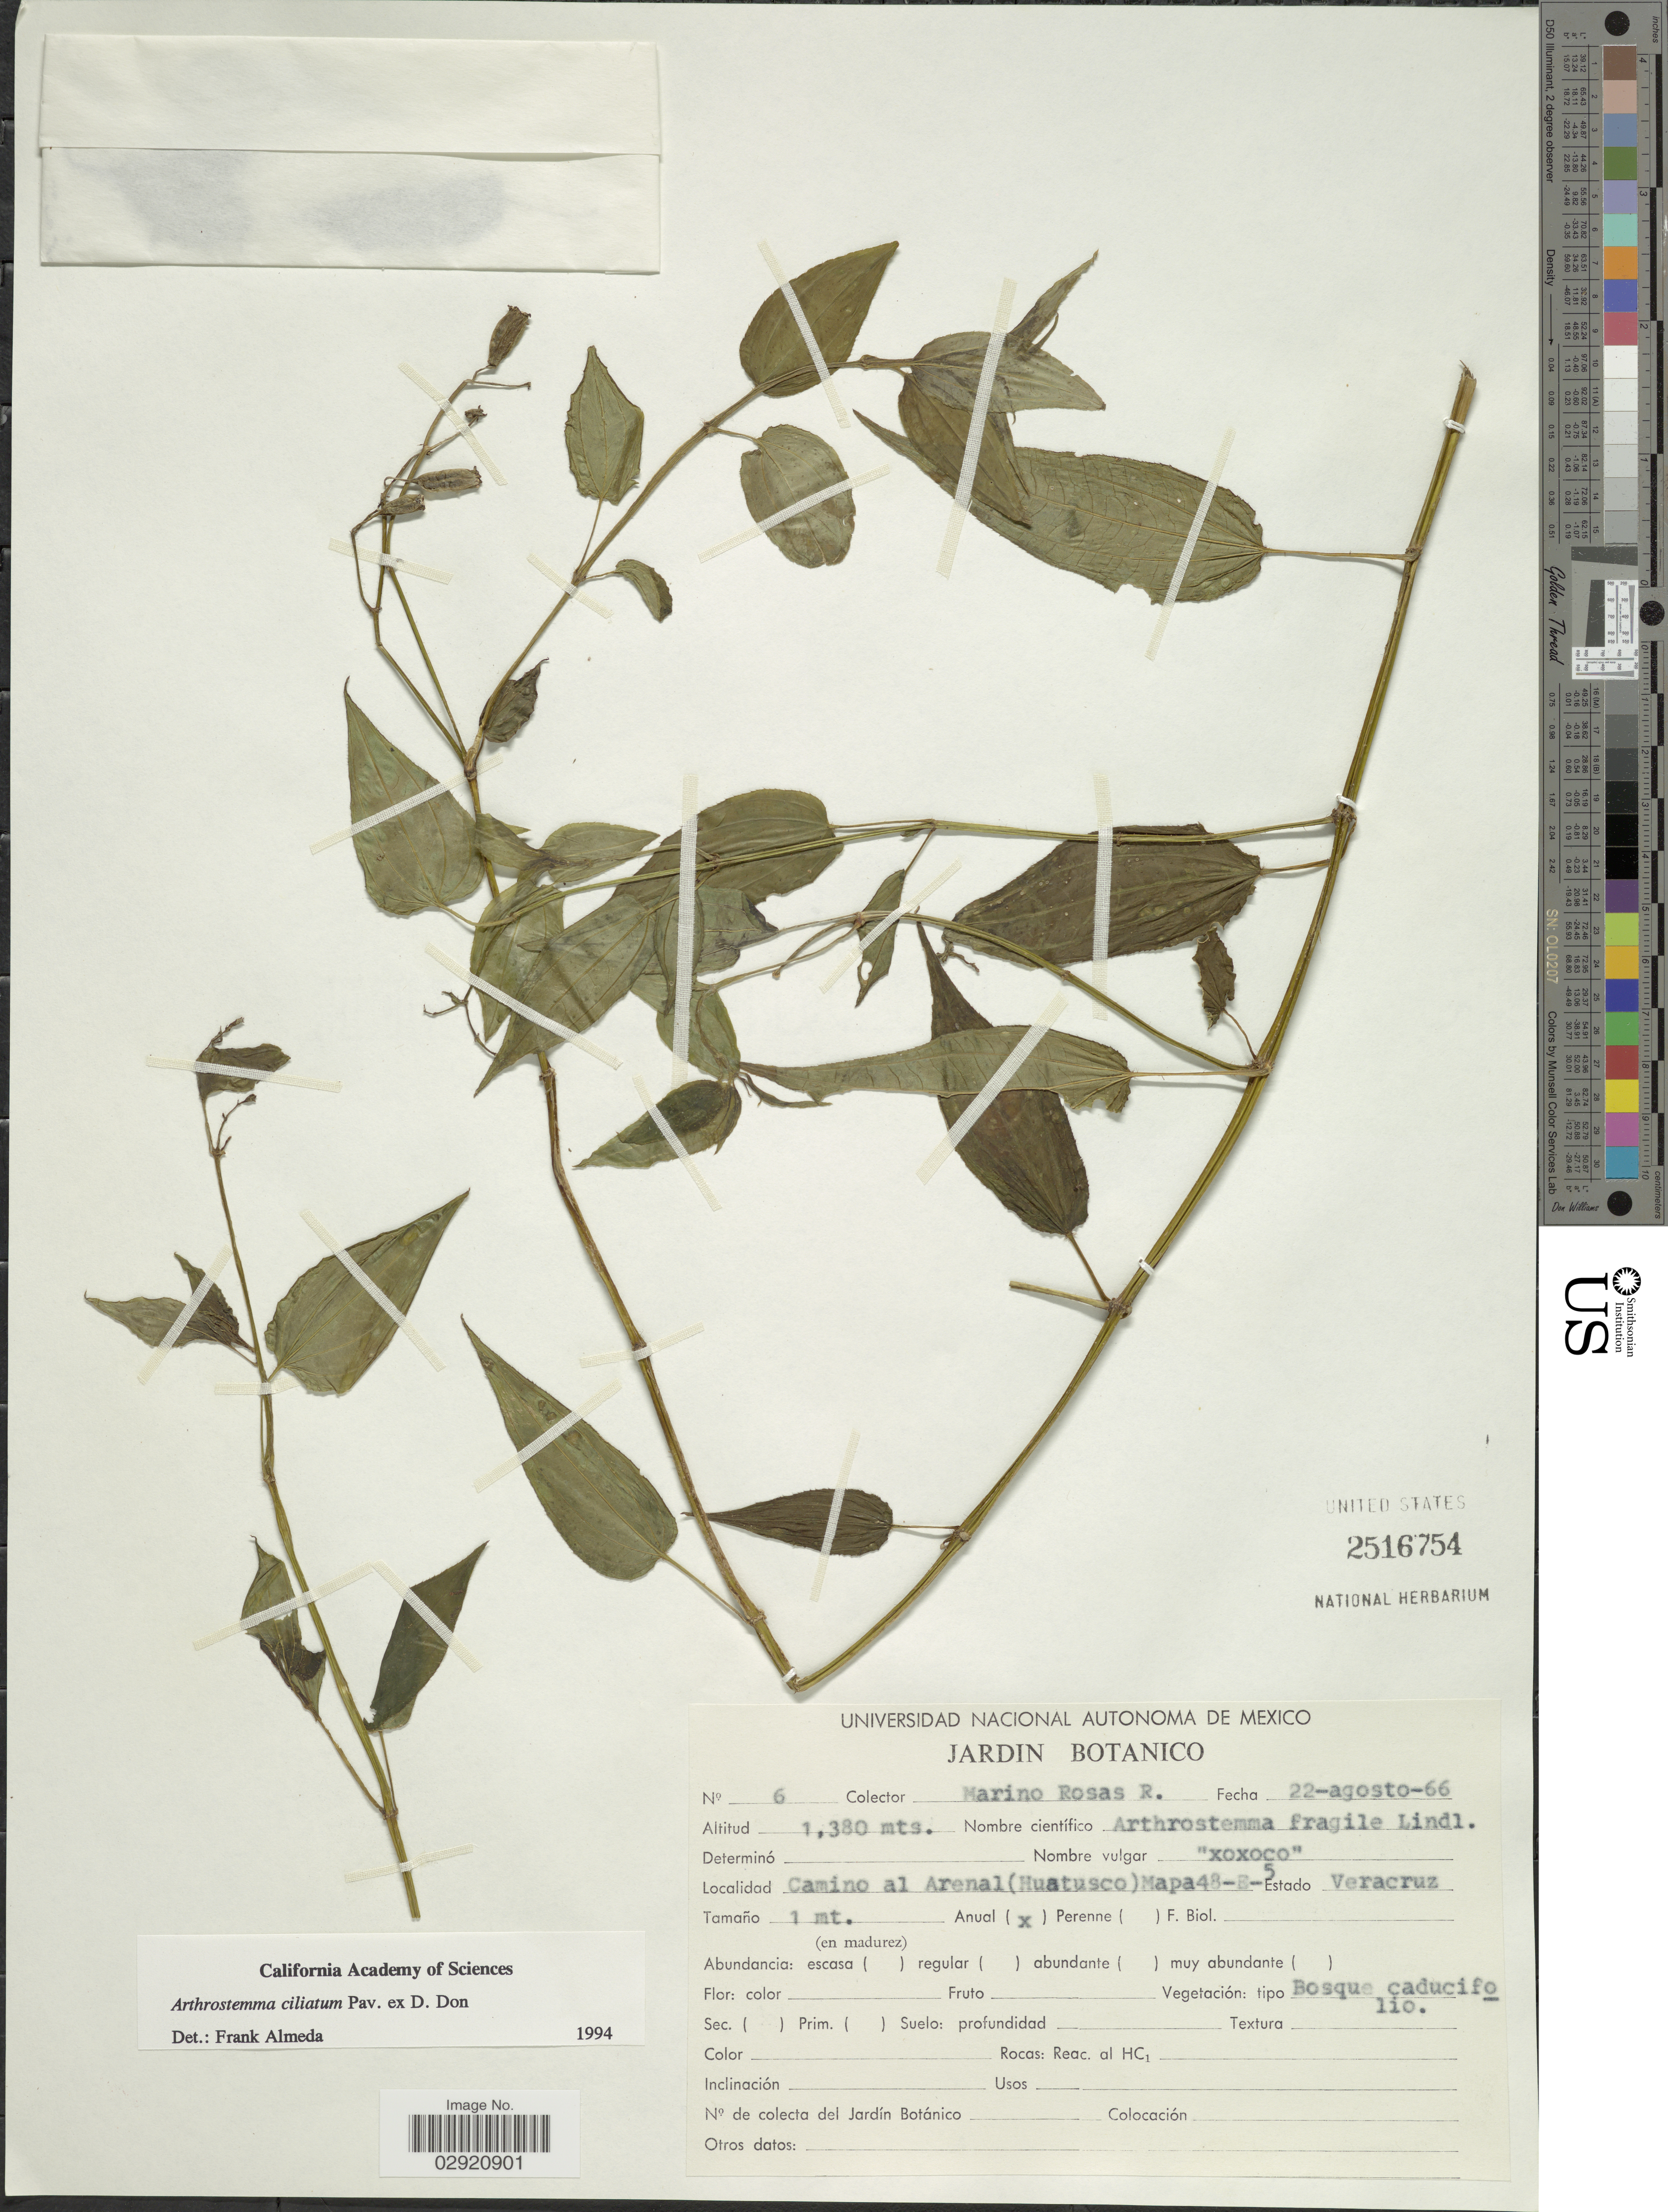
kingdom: Plantae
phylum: Tracheophyta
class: Magnoliopsida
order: Myrtales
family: Melastomataceae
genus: Arthrostemma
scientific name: Arthrostemma ciliatum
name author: Pav. ex D. Don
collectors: M. Rosas R.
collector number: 6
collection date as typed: Transcribed d/m/y: 22/8/66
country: Mexico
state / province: Veracruz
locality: Camino al Arenal (Huatusco) Mapa 48-E-5. Estado Veracruz.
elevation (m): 1380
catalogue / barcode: US 2516754